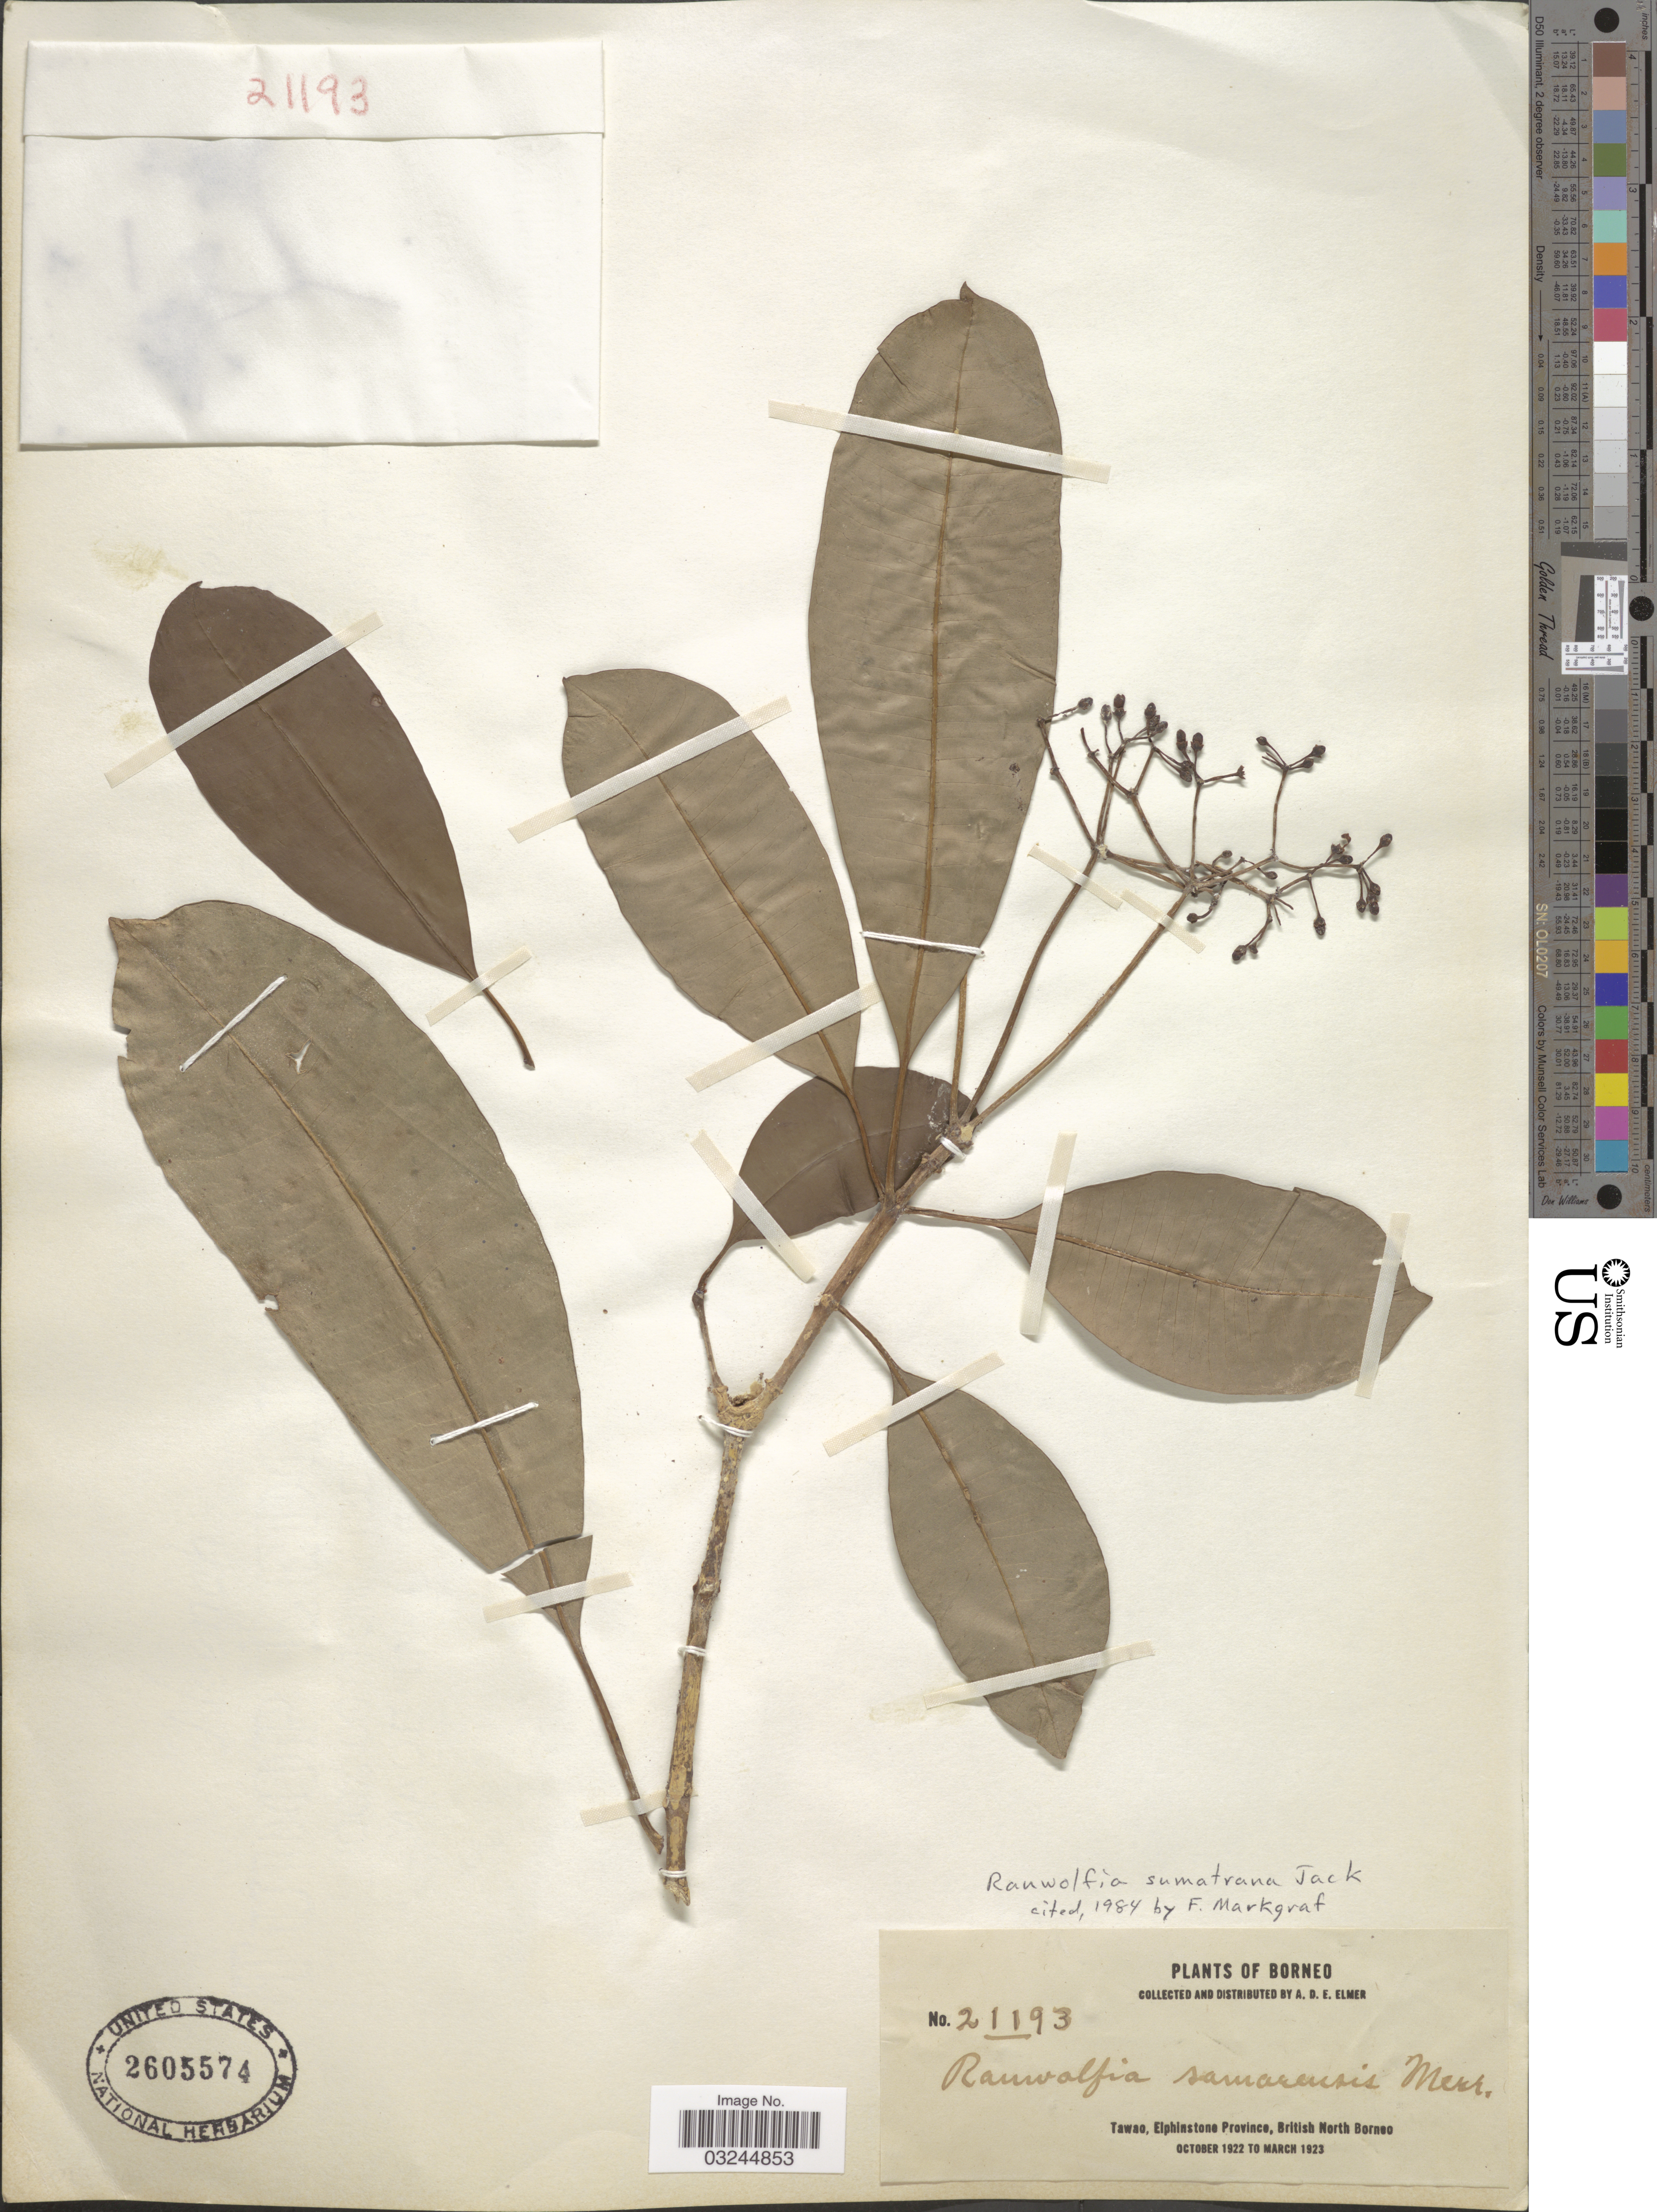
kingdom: Plantae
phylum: Tracheophyta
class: Magnoliopsida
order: Gentianales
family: Apocynaceae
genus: Rauvolfia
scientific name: Rauvolfia sumatrana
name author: Jack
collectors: A. D. E. Elmer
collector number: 21193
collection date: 1922-10/1923-03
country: Malaysia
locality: Borneo. Tawao, Elphinstone Province, British North Borneo.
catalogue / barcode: US 2605574